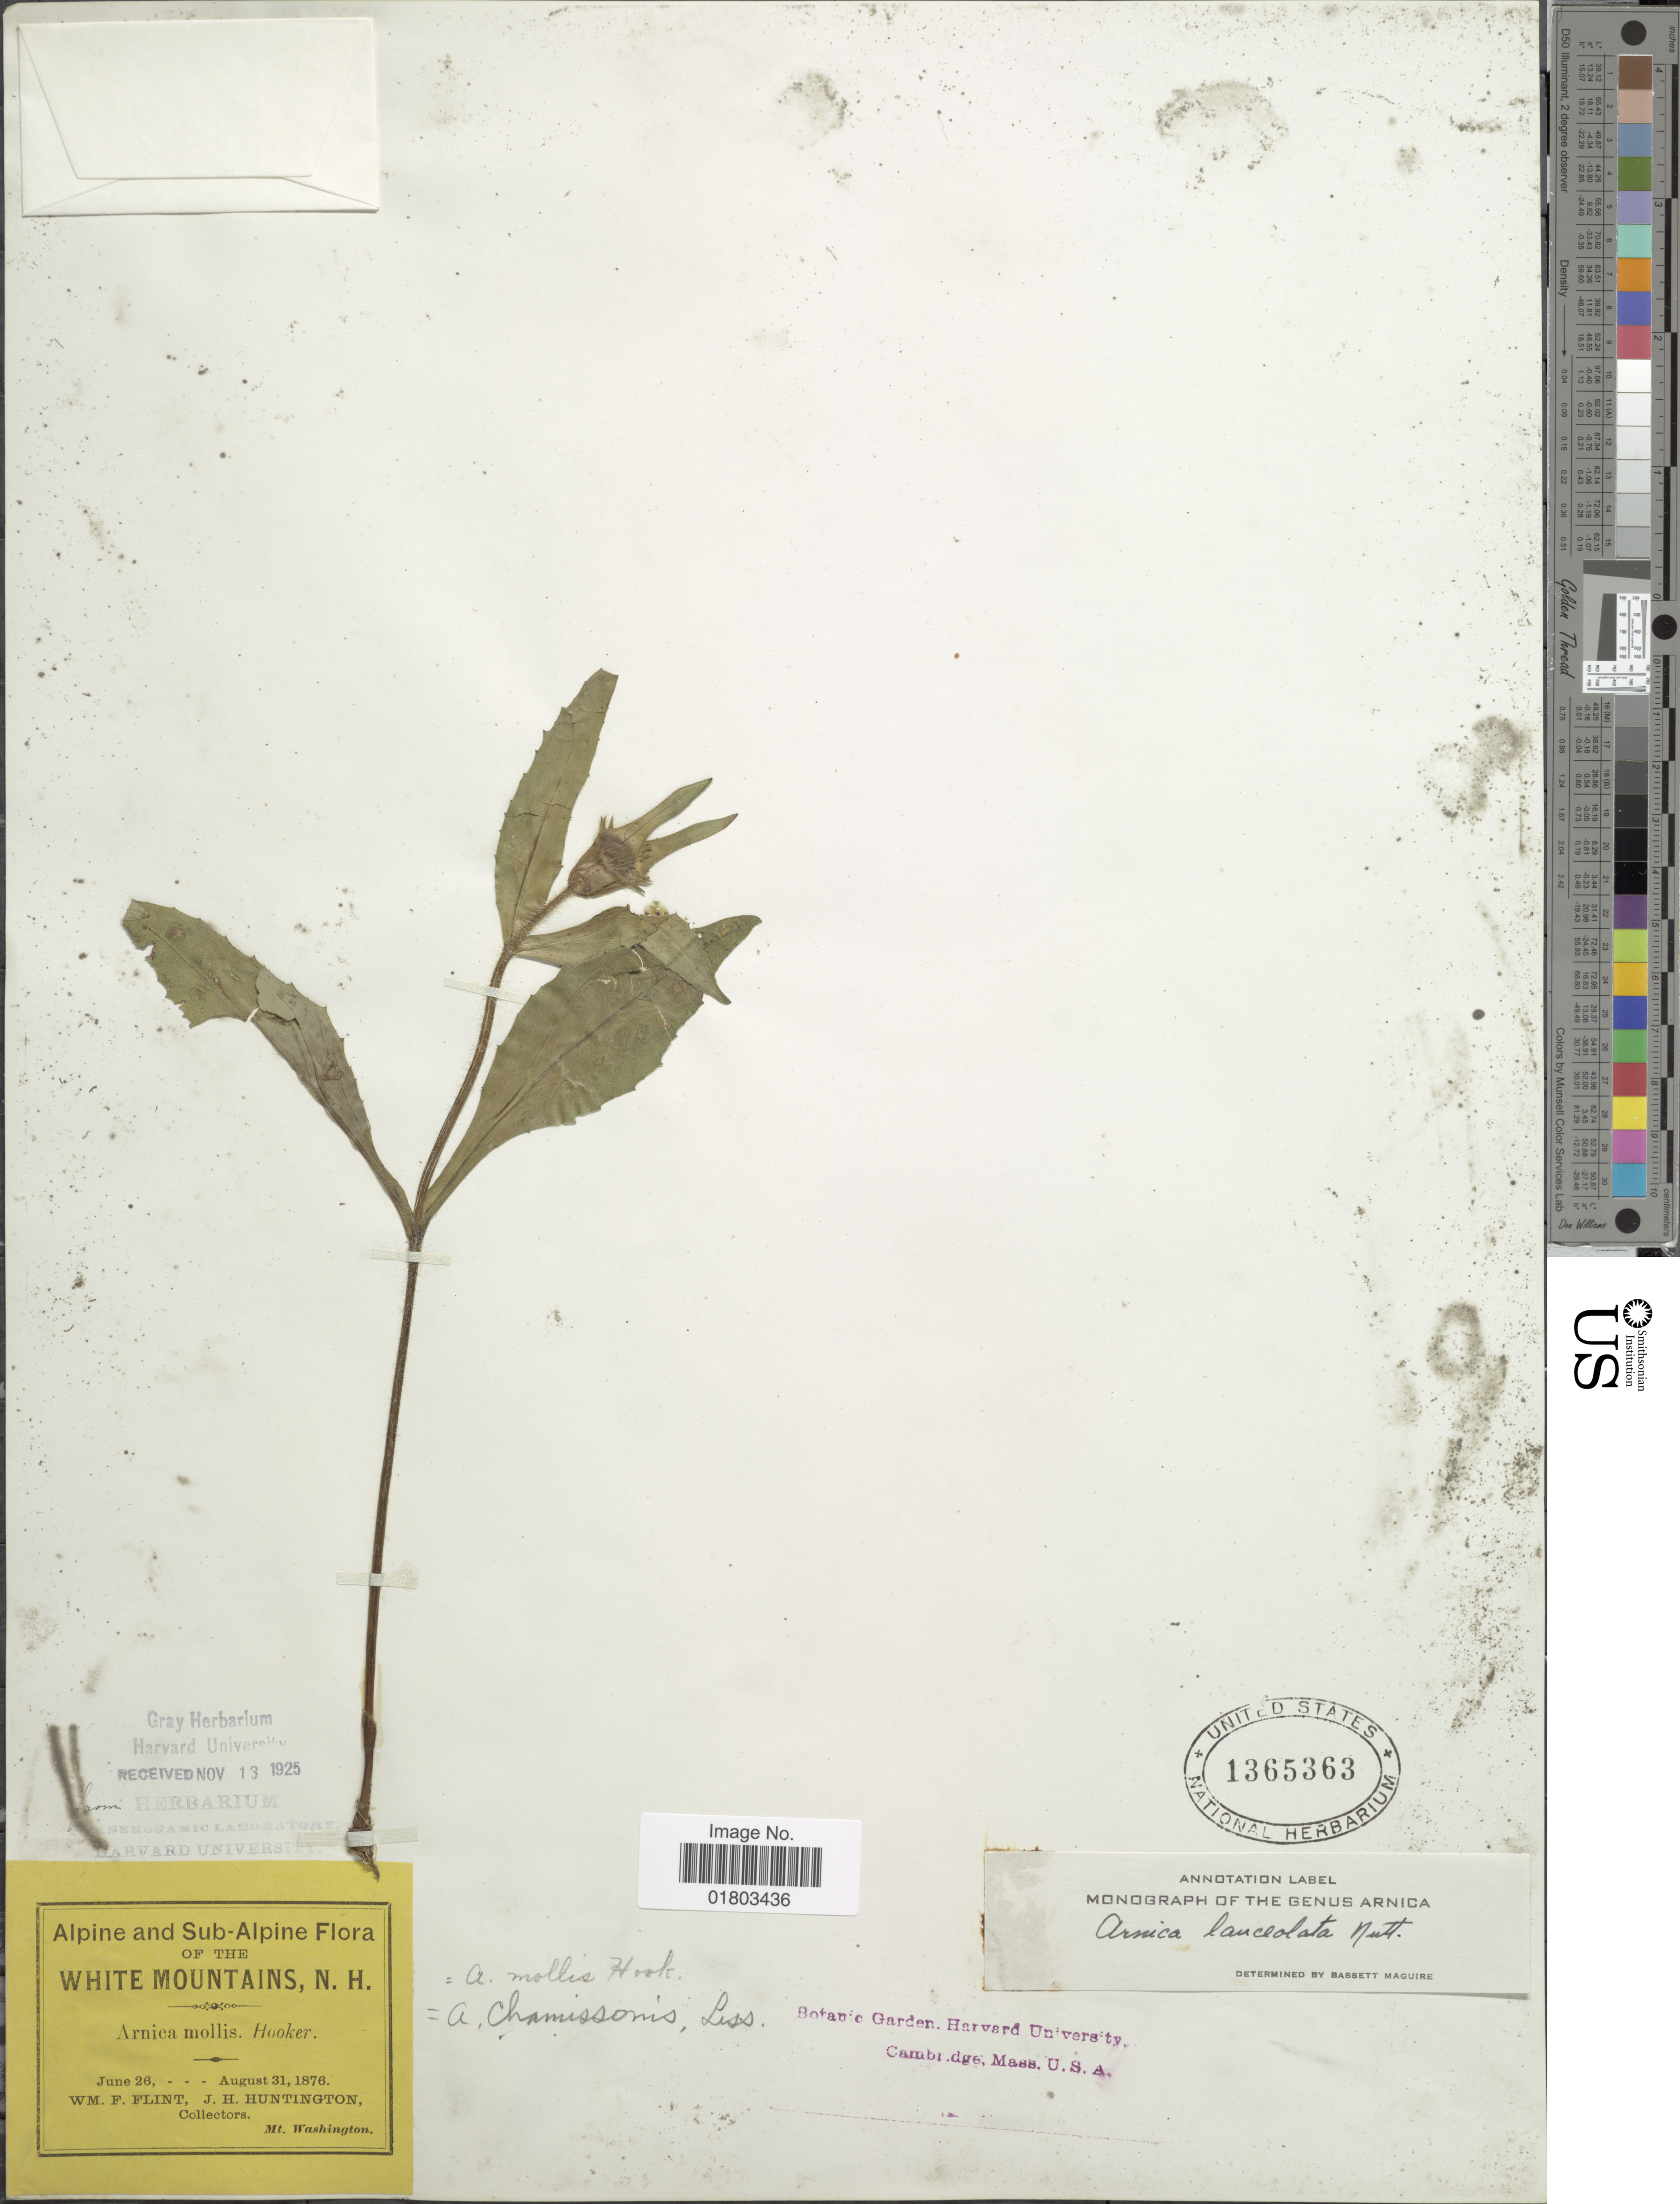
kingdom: Plantae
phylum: Tracheophyta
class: Magnoliopsida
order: Asterales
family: Asteraceae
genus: Arnica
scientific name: Arnica lanceolata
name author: Nutt.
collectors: W. Flint & J. Huntington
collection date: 1876-06-26/1876-08-31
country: United States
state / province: New Hampshire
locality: Alpine and Sub-Alpine, White Mountains, Mt Washington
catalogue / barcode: US 1365363